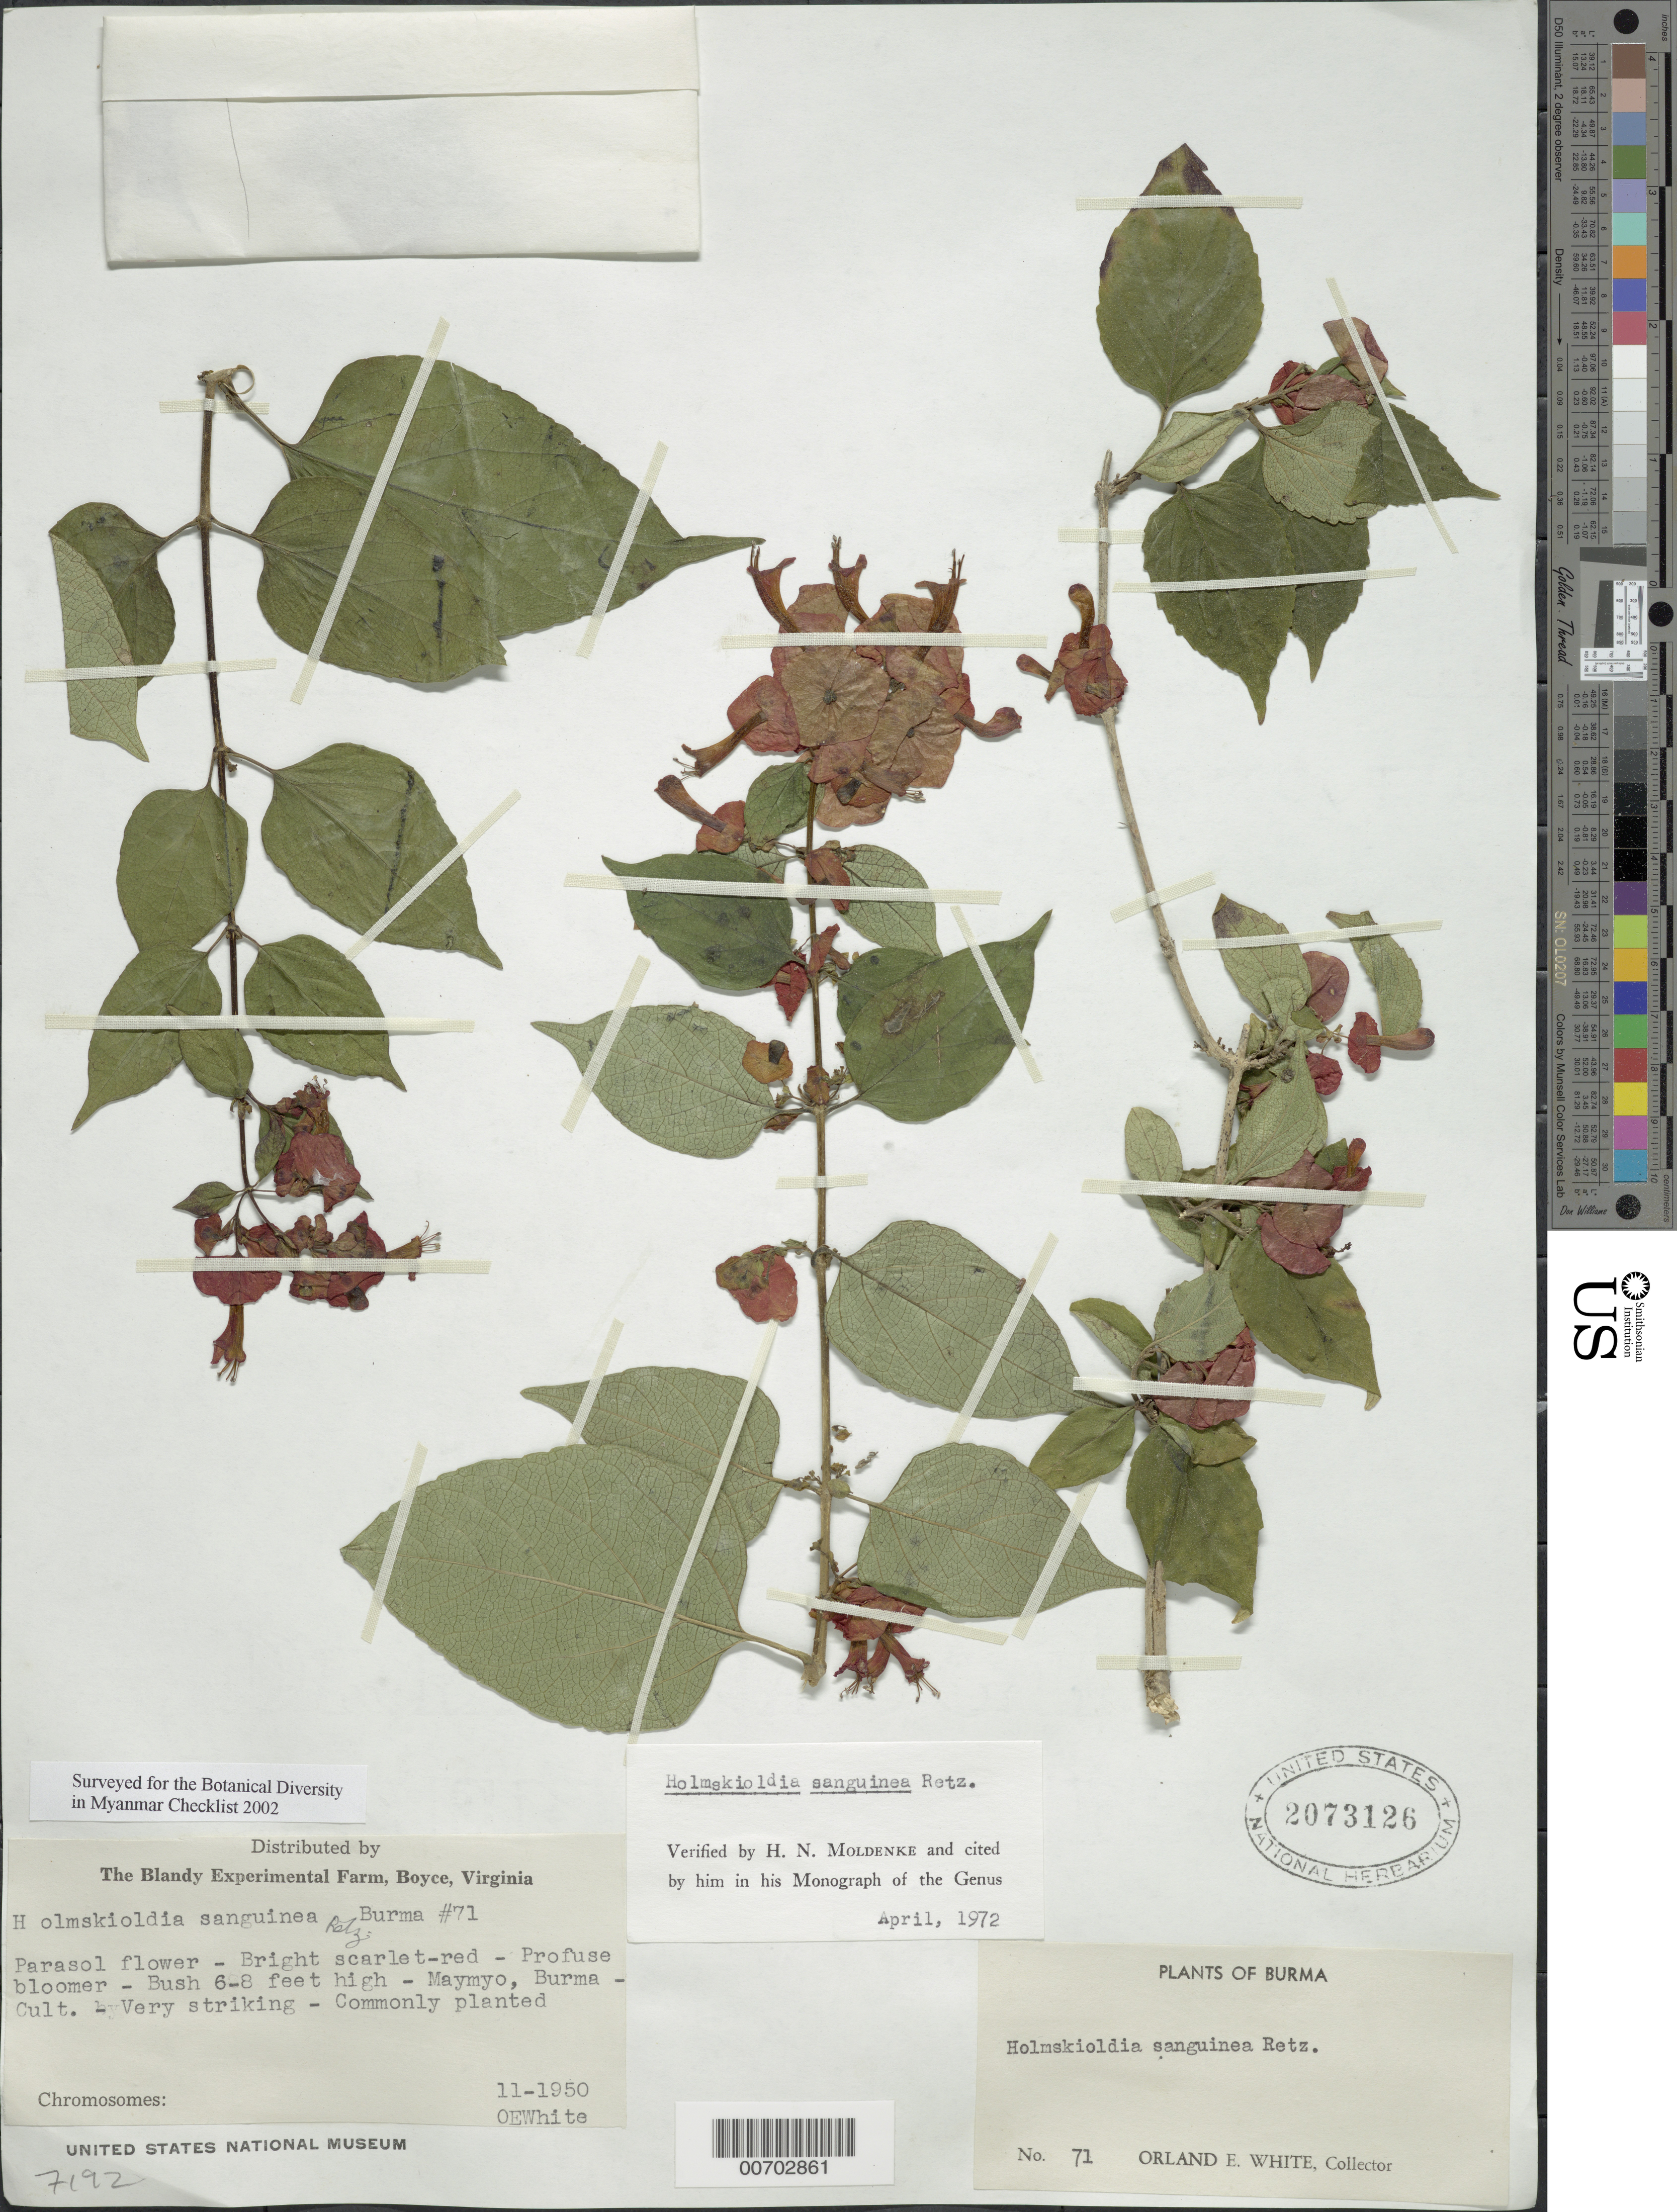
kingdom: Plantae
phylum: Tracheophyta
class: Magnoliopsida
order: Lamiales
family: Lamiaceae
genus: Holmskioldia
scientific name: Holmskioldia sanguinea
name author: Retz.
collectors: O. E. White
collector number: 71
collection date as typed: Nov 1950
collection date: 1950-11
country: Myanmar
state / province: Mandalay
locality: Maymyo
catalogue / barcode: US 2073126